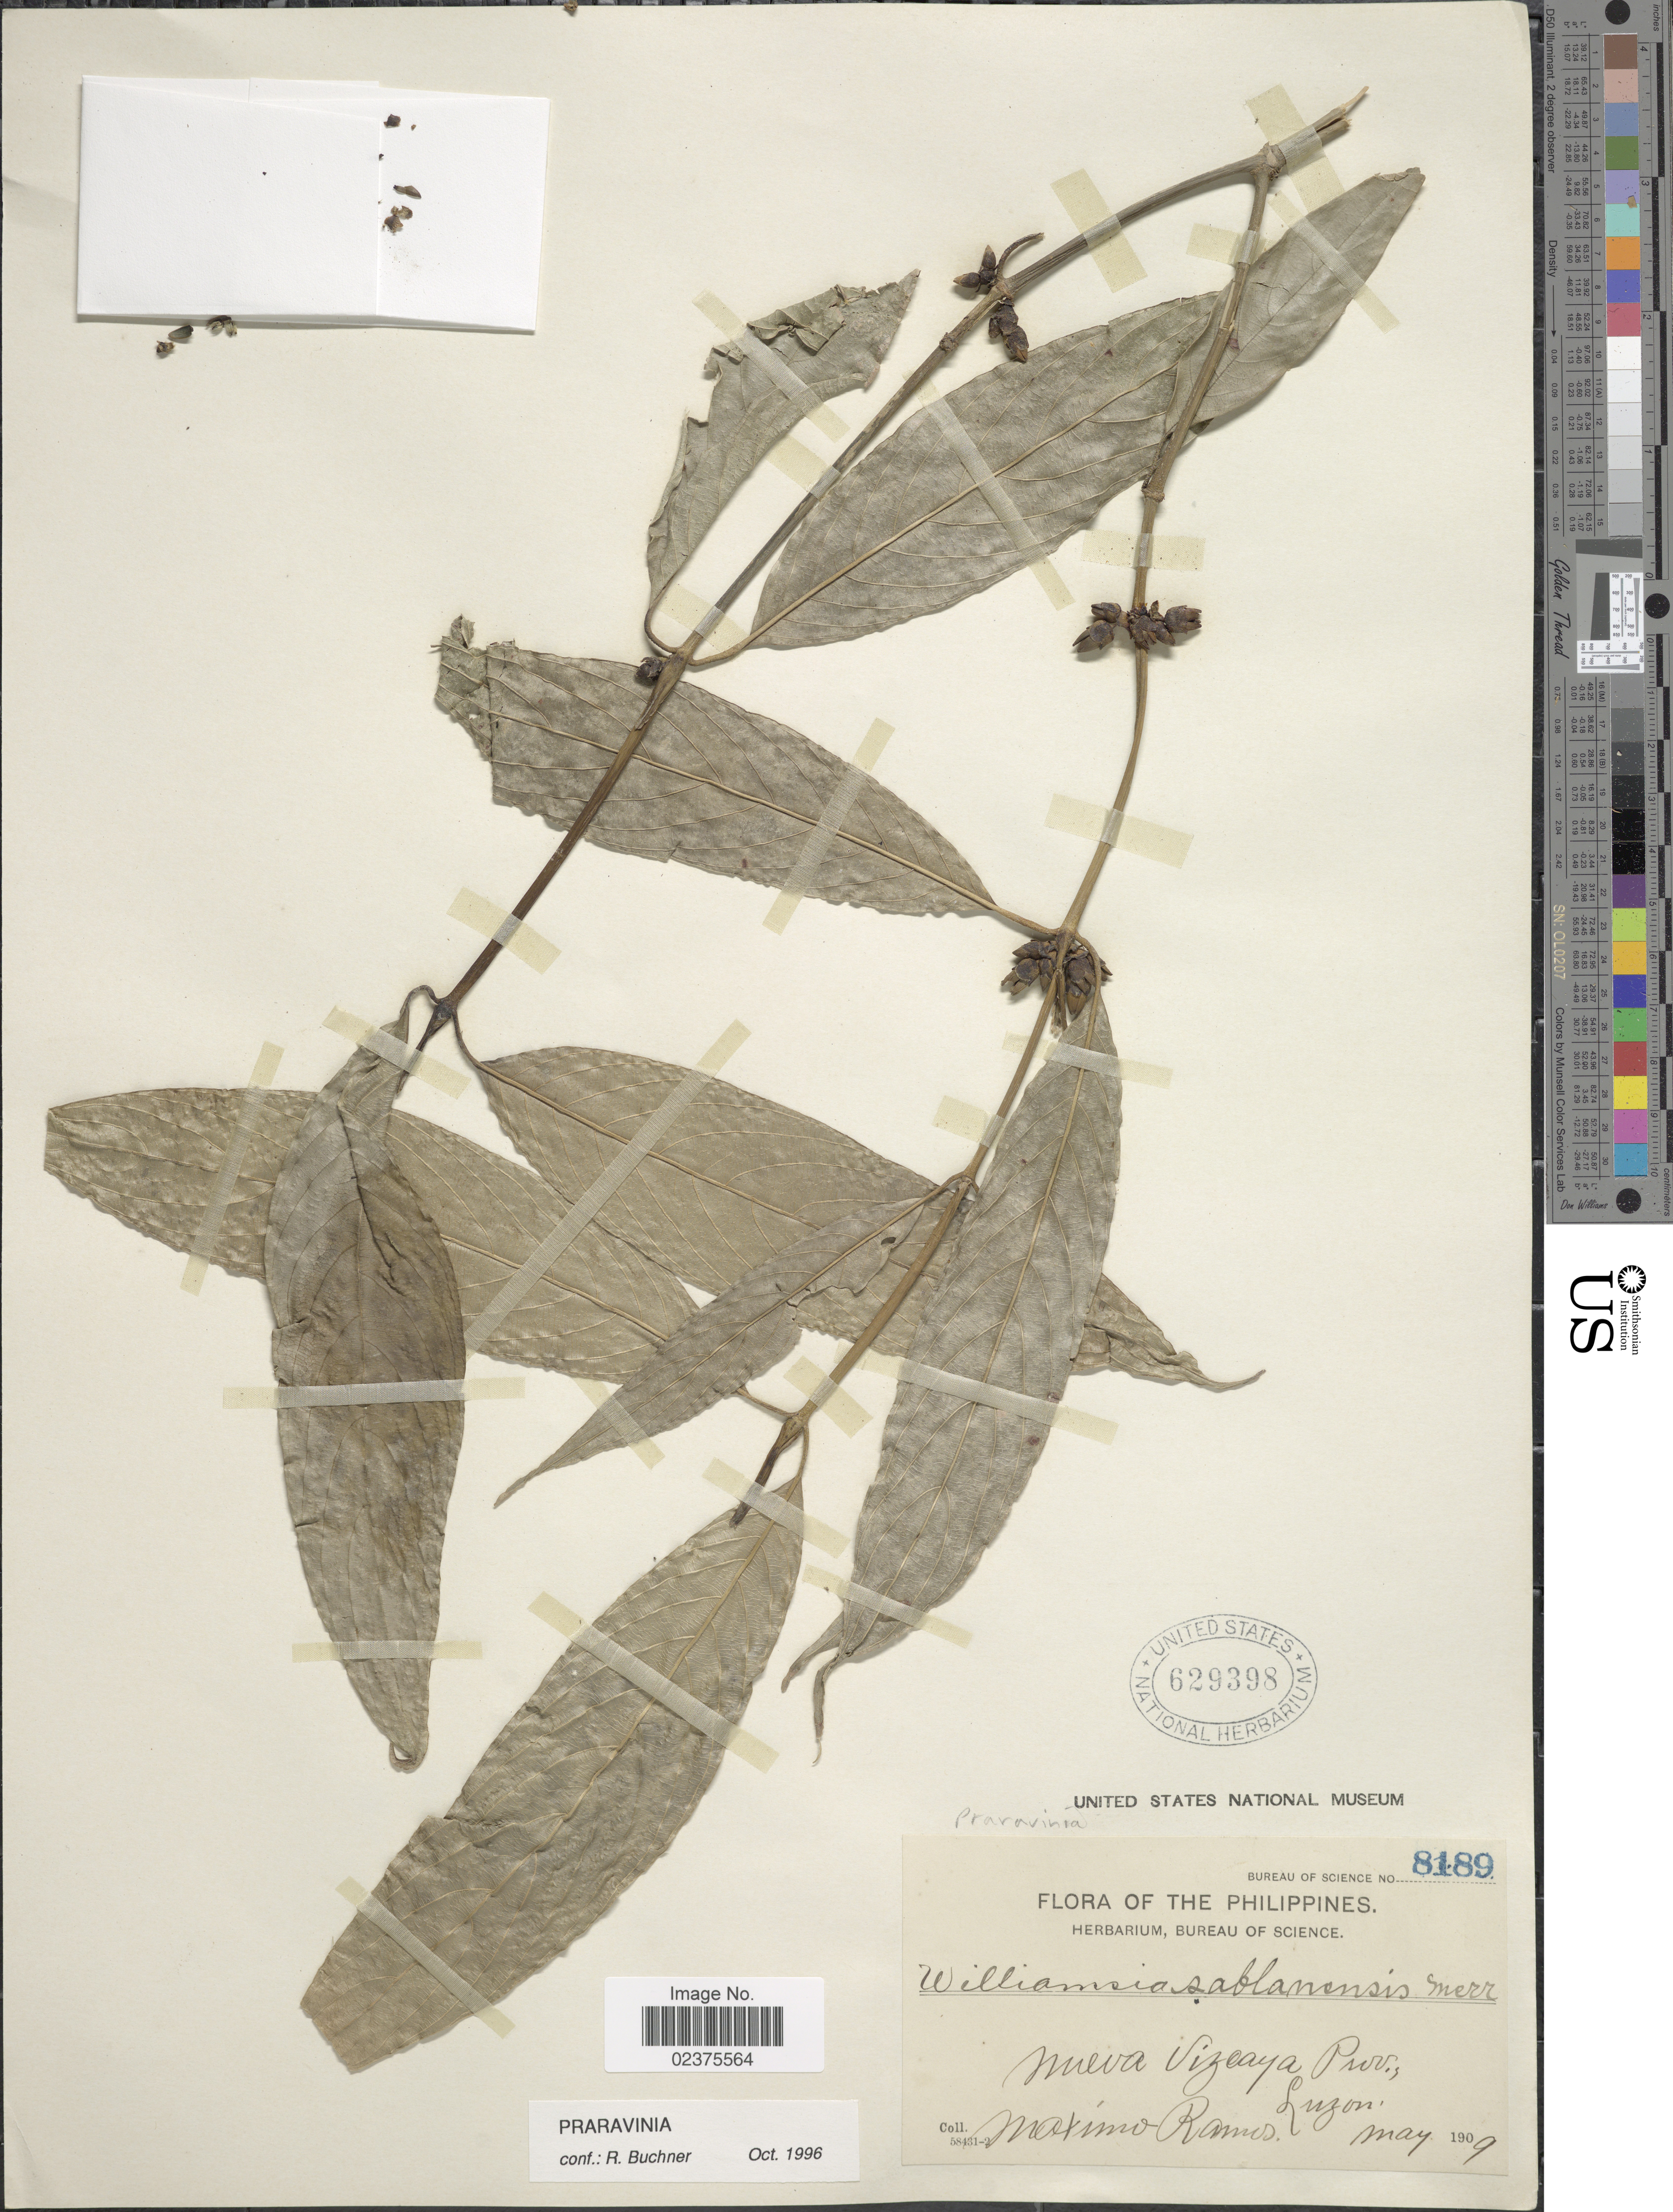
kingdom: Plantae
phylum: Tracheophyta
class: Magnoliopsida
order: Gentianales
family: Rubiaceae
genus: Praravinia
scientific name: Praravinia sp.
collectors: M. Ramos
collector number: Bureau of Science 8189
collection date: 1909-05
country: Philippines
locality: Nueva Vizcaya Prov. Luzon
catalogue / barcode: US 629398